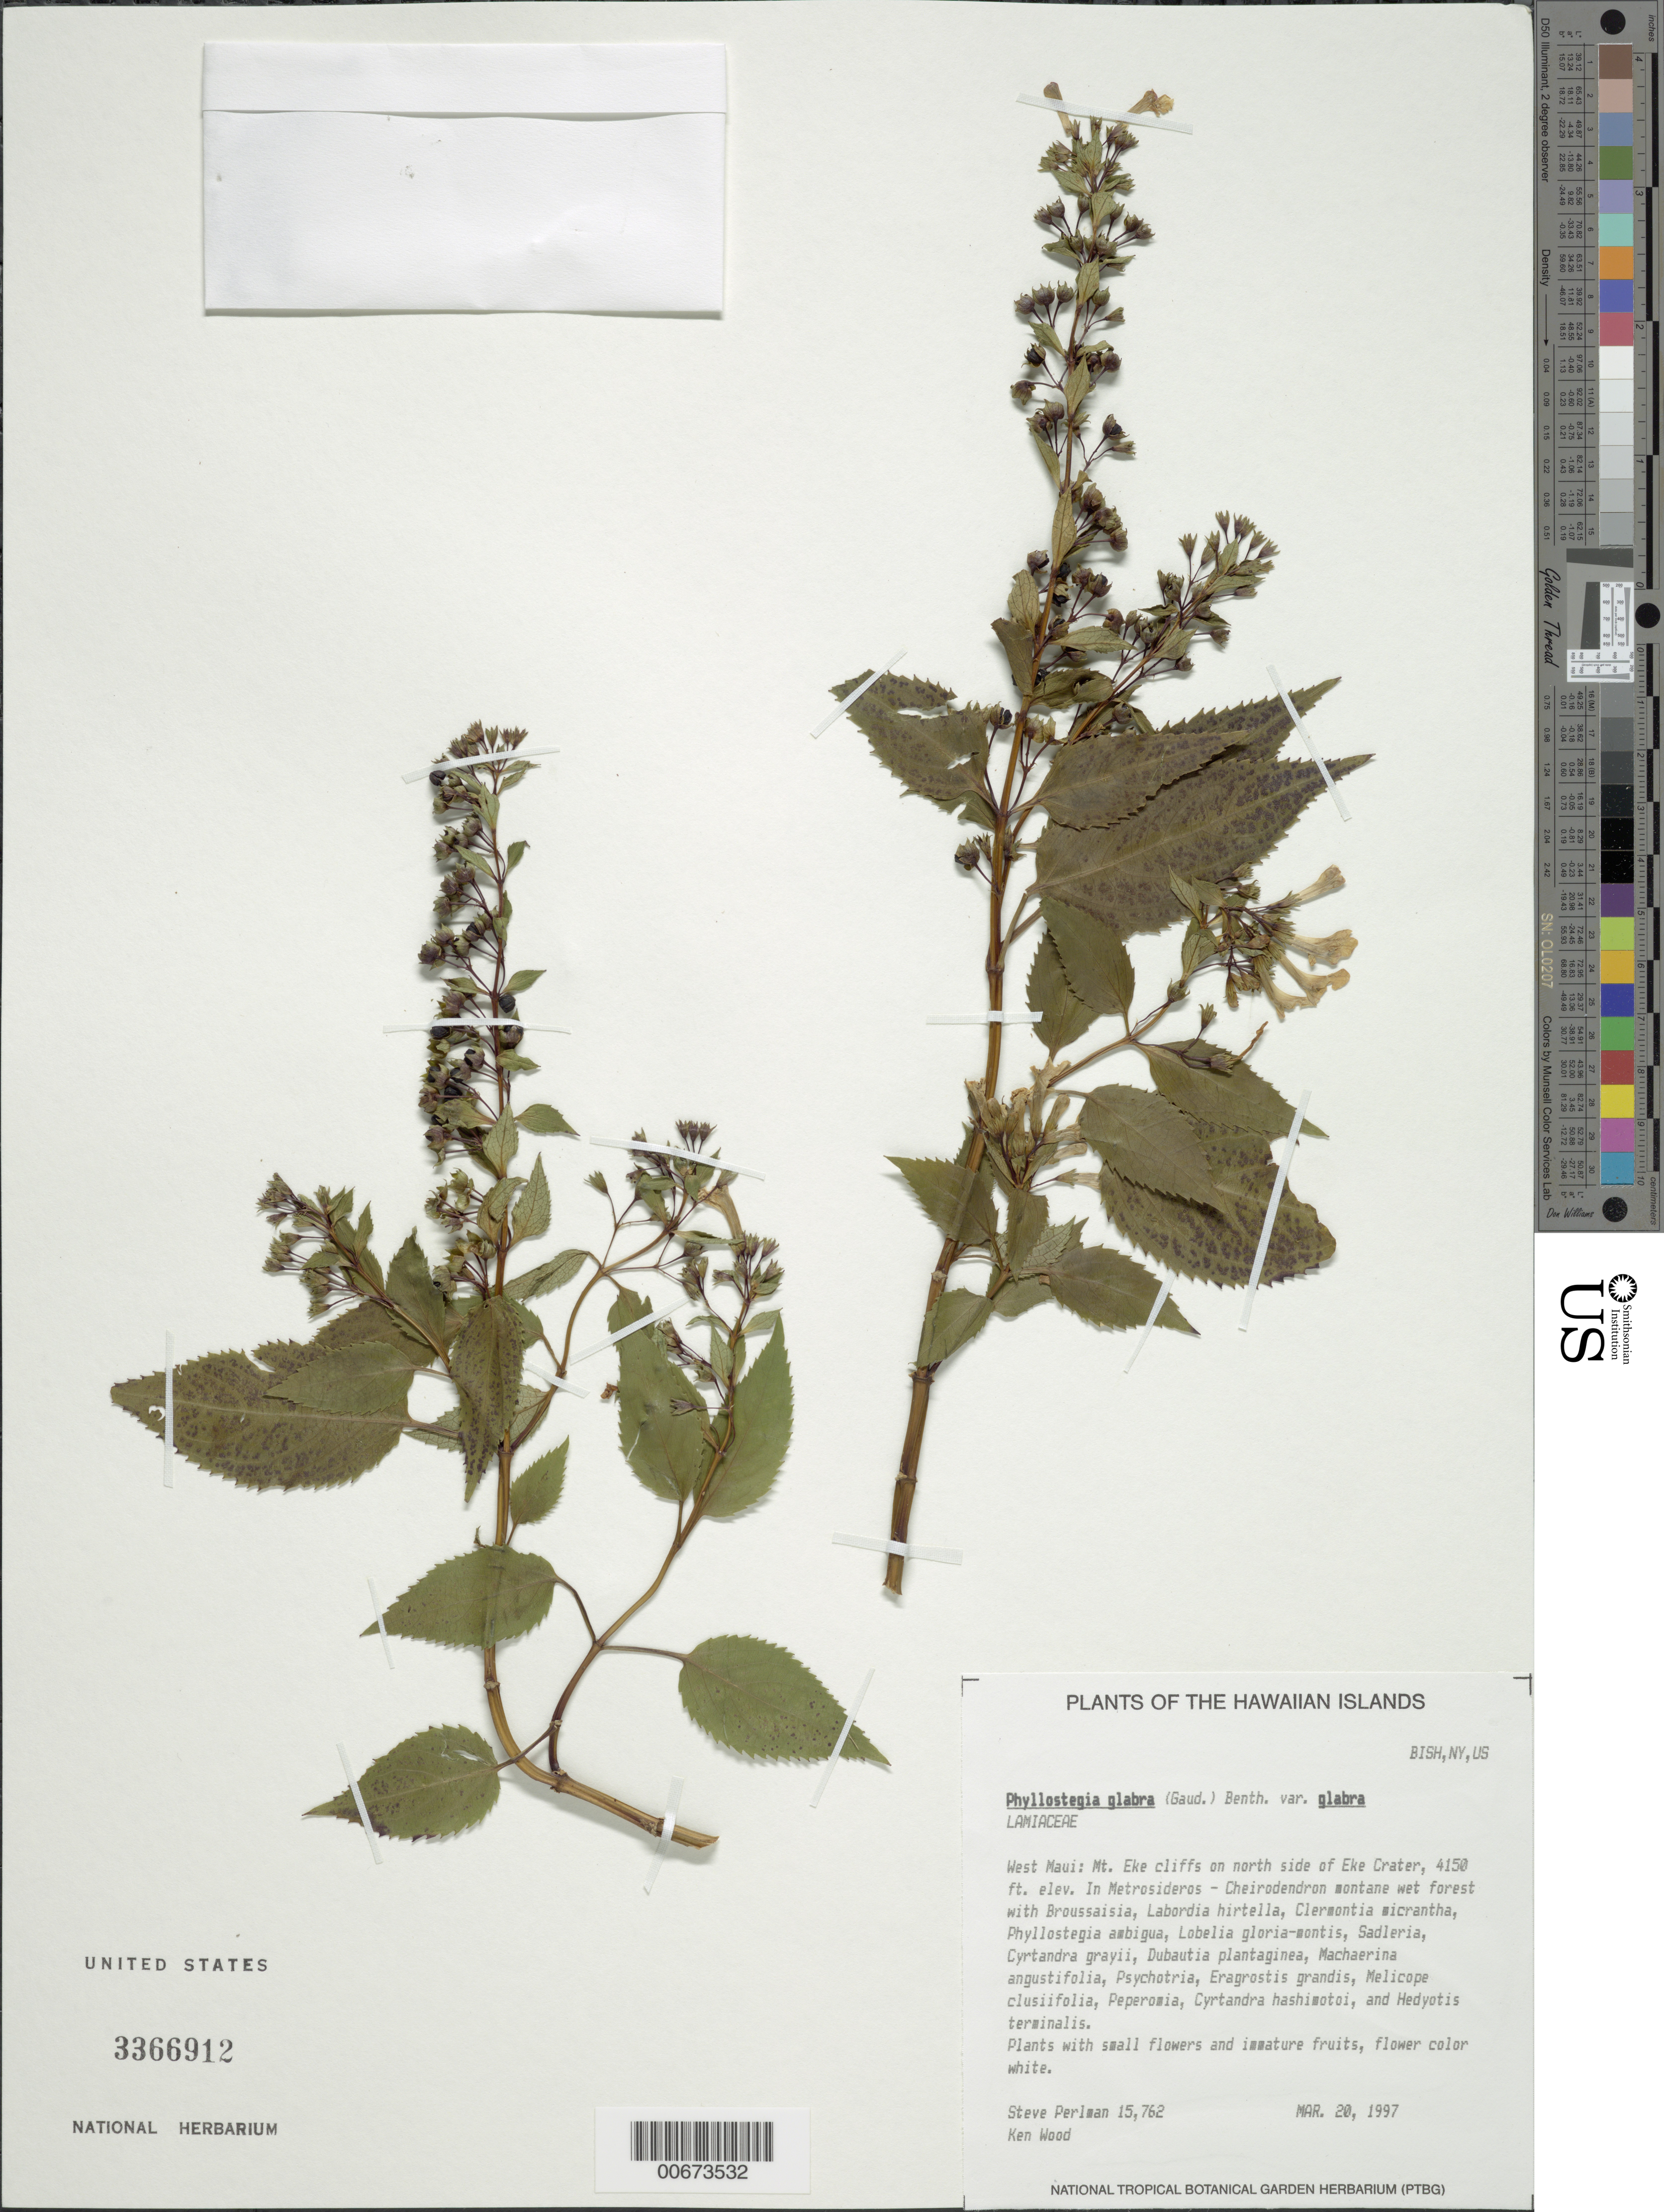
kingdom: Plantae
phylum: Tracheophyta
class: Magnoliopsida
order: Lamiales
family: Lamiaceae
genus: Phyllostegia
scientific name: Phyllostegia glabra var. glabra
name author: (Gaudich.) Benth.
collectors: S. P. Perlman & K. Wood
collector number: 15762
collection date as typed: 20 Mar 1997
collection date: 1997-03-20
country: United States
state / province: Hawaii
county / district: Maui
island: Maui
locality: Mt. 'Eke cliffs on N side of 'Eke Crater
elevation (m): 1265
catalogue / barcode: US 3366912